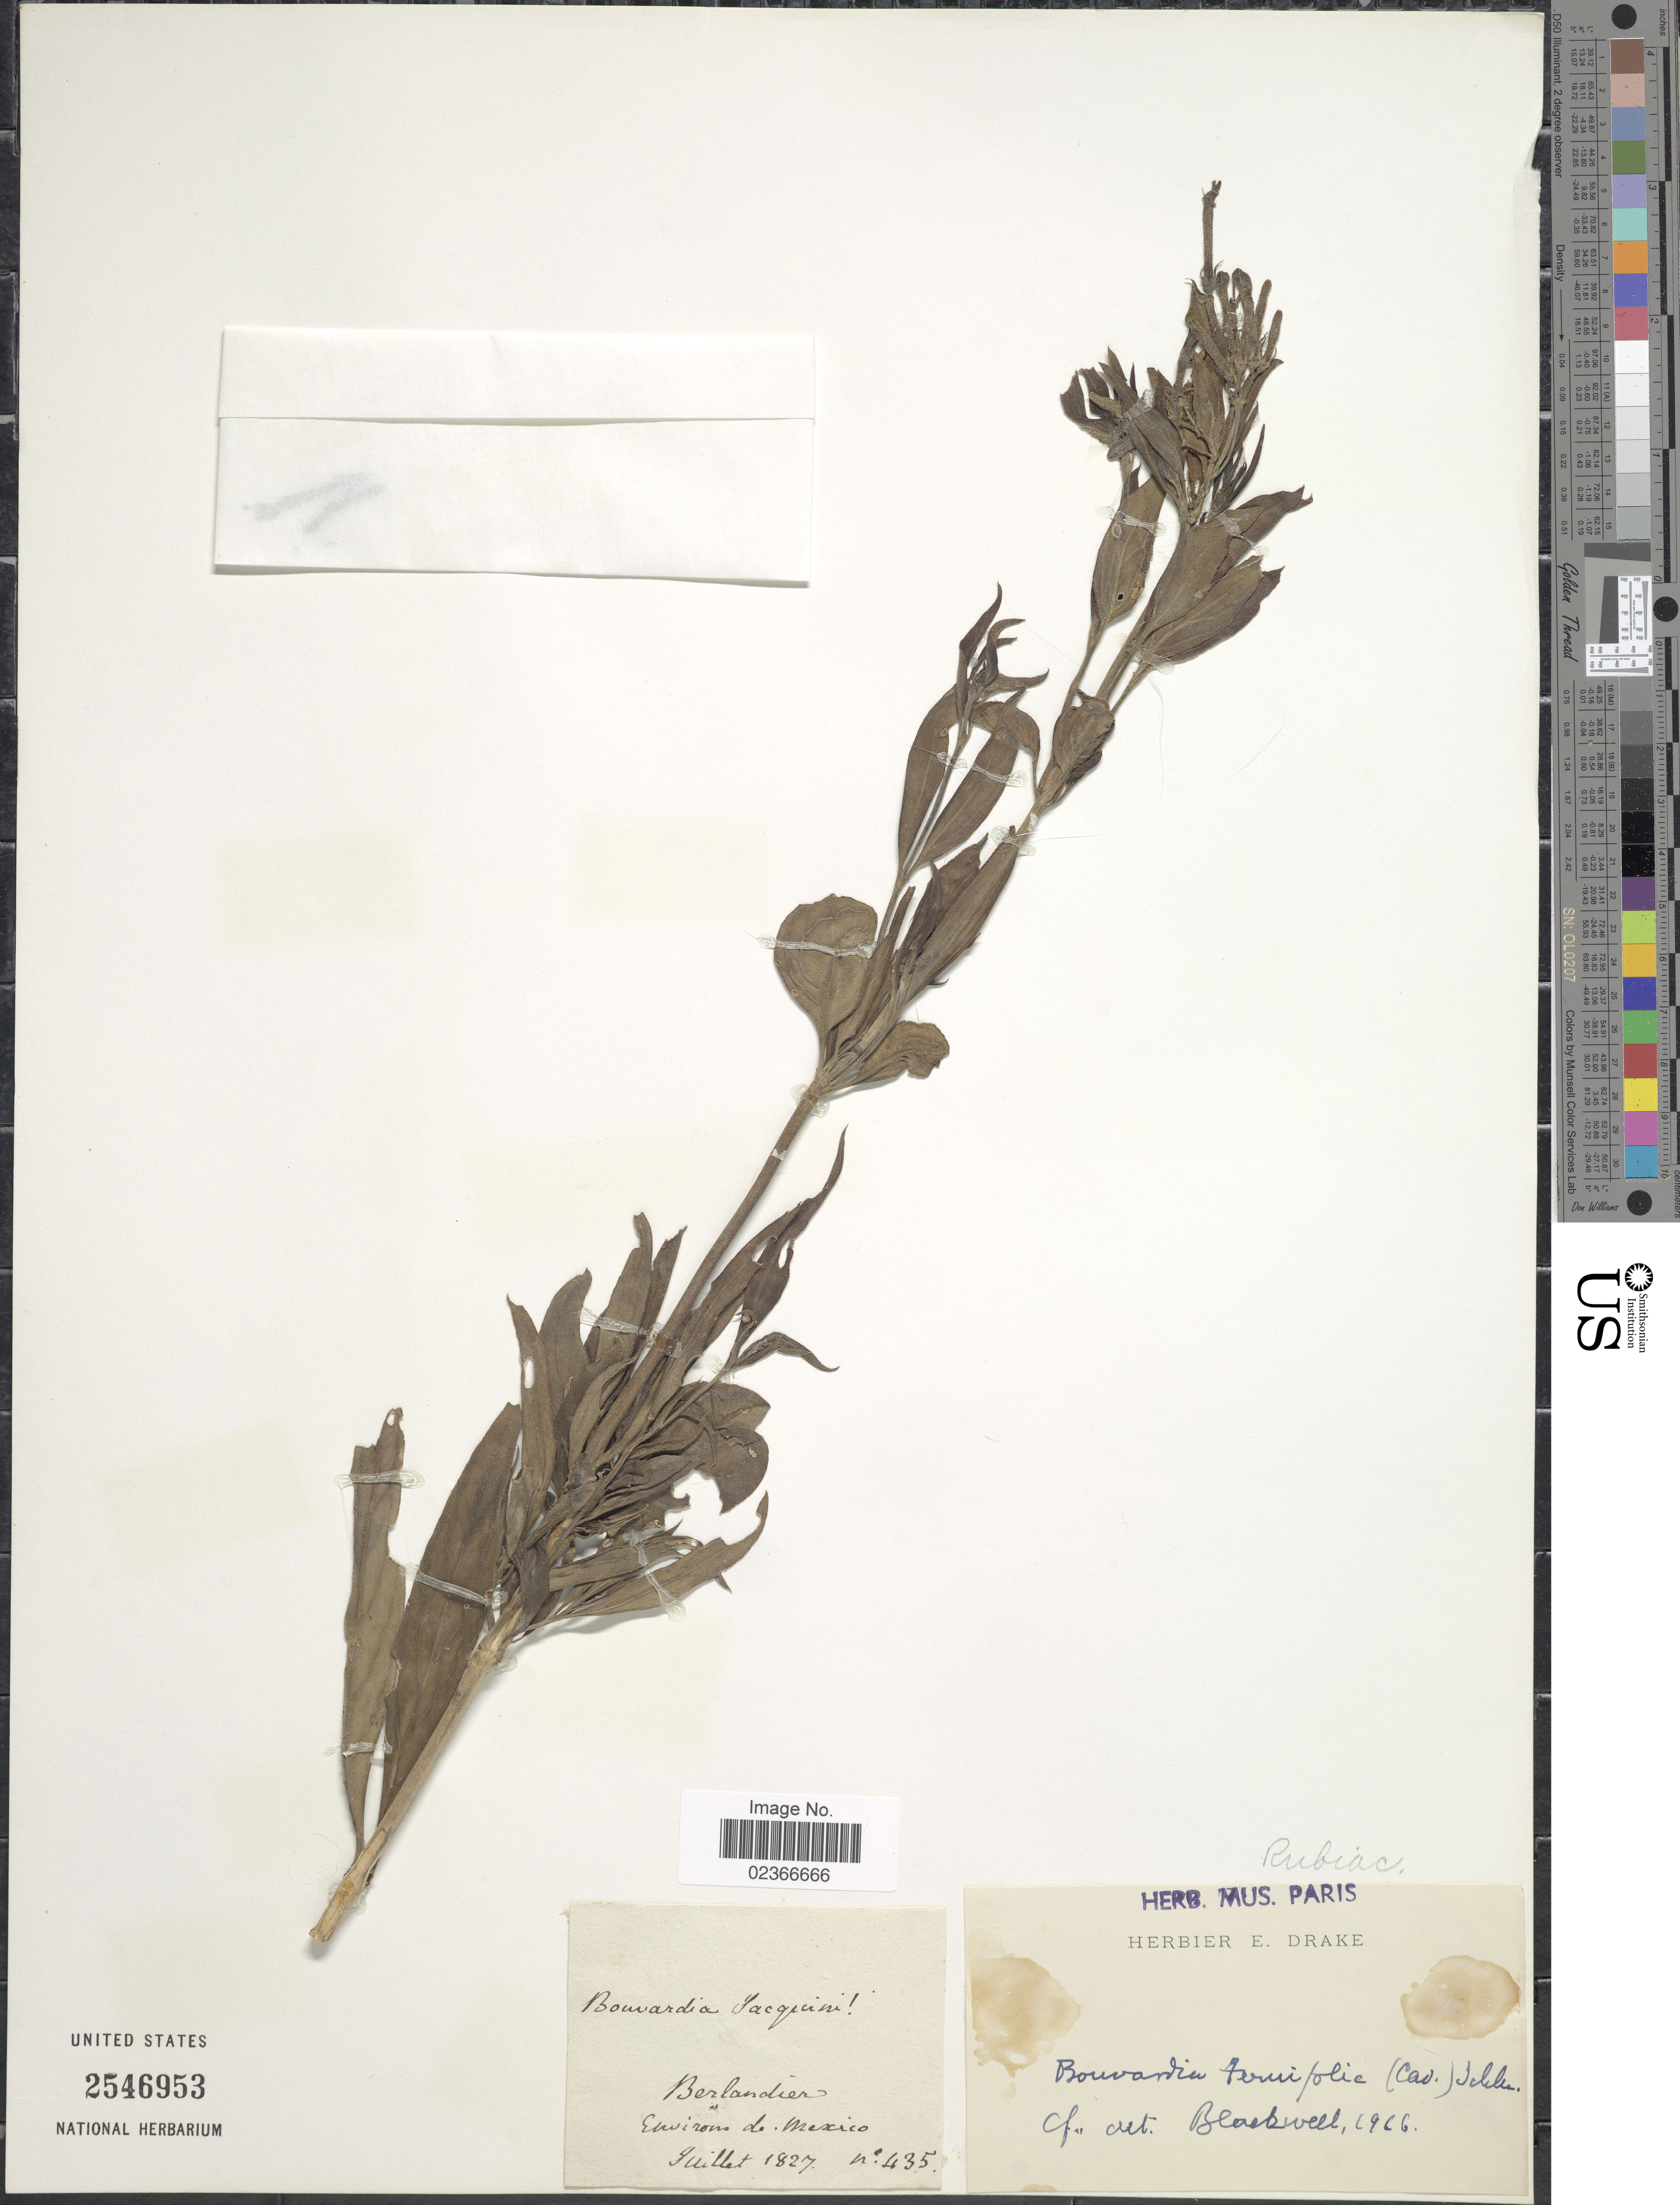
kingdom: Plantae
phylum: Tracheophyta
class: Magnoliopsida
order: Gentianales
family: Rubiaceae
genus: Bouvardia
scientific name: Bouvardia ternifolia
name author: (Cav.) Schltdl.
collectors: ex herb. E. Drake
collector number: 435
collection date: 1827-07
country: Mexico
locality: Berlandier. Environs de Mexico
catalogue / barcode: US 2546953